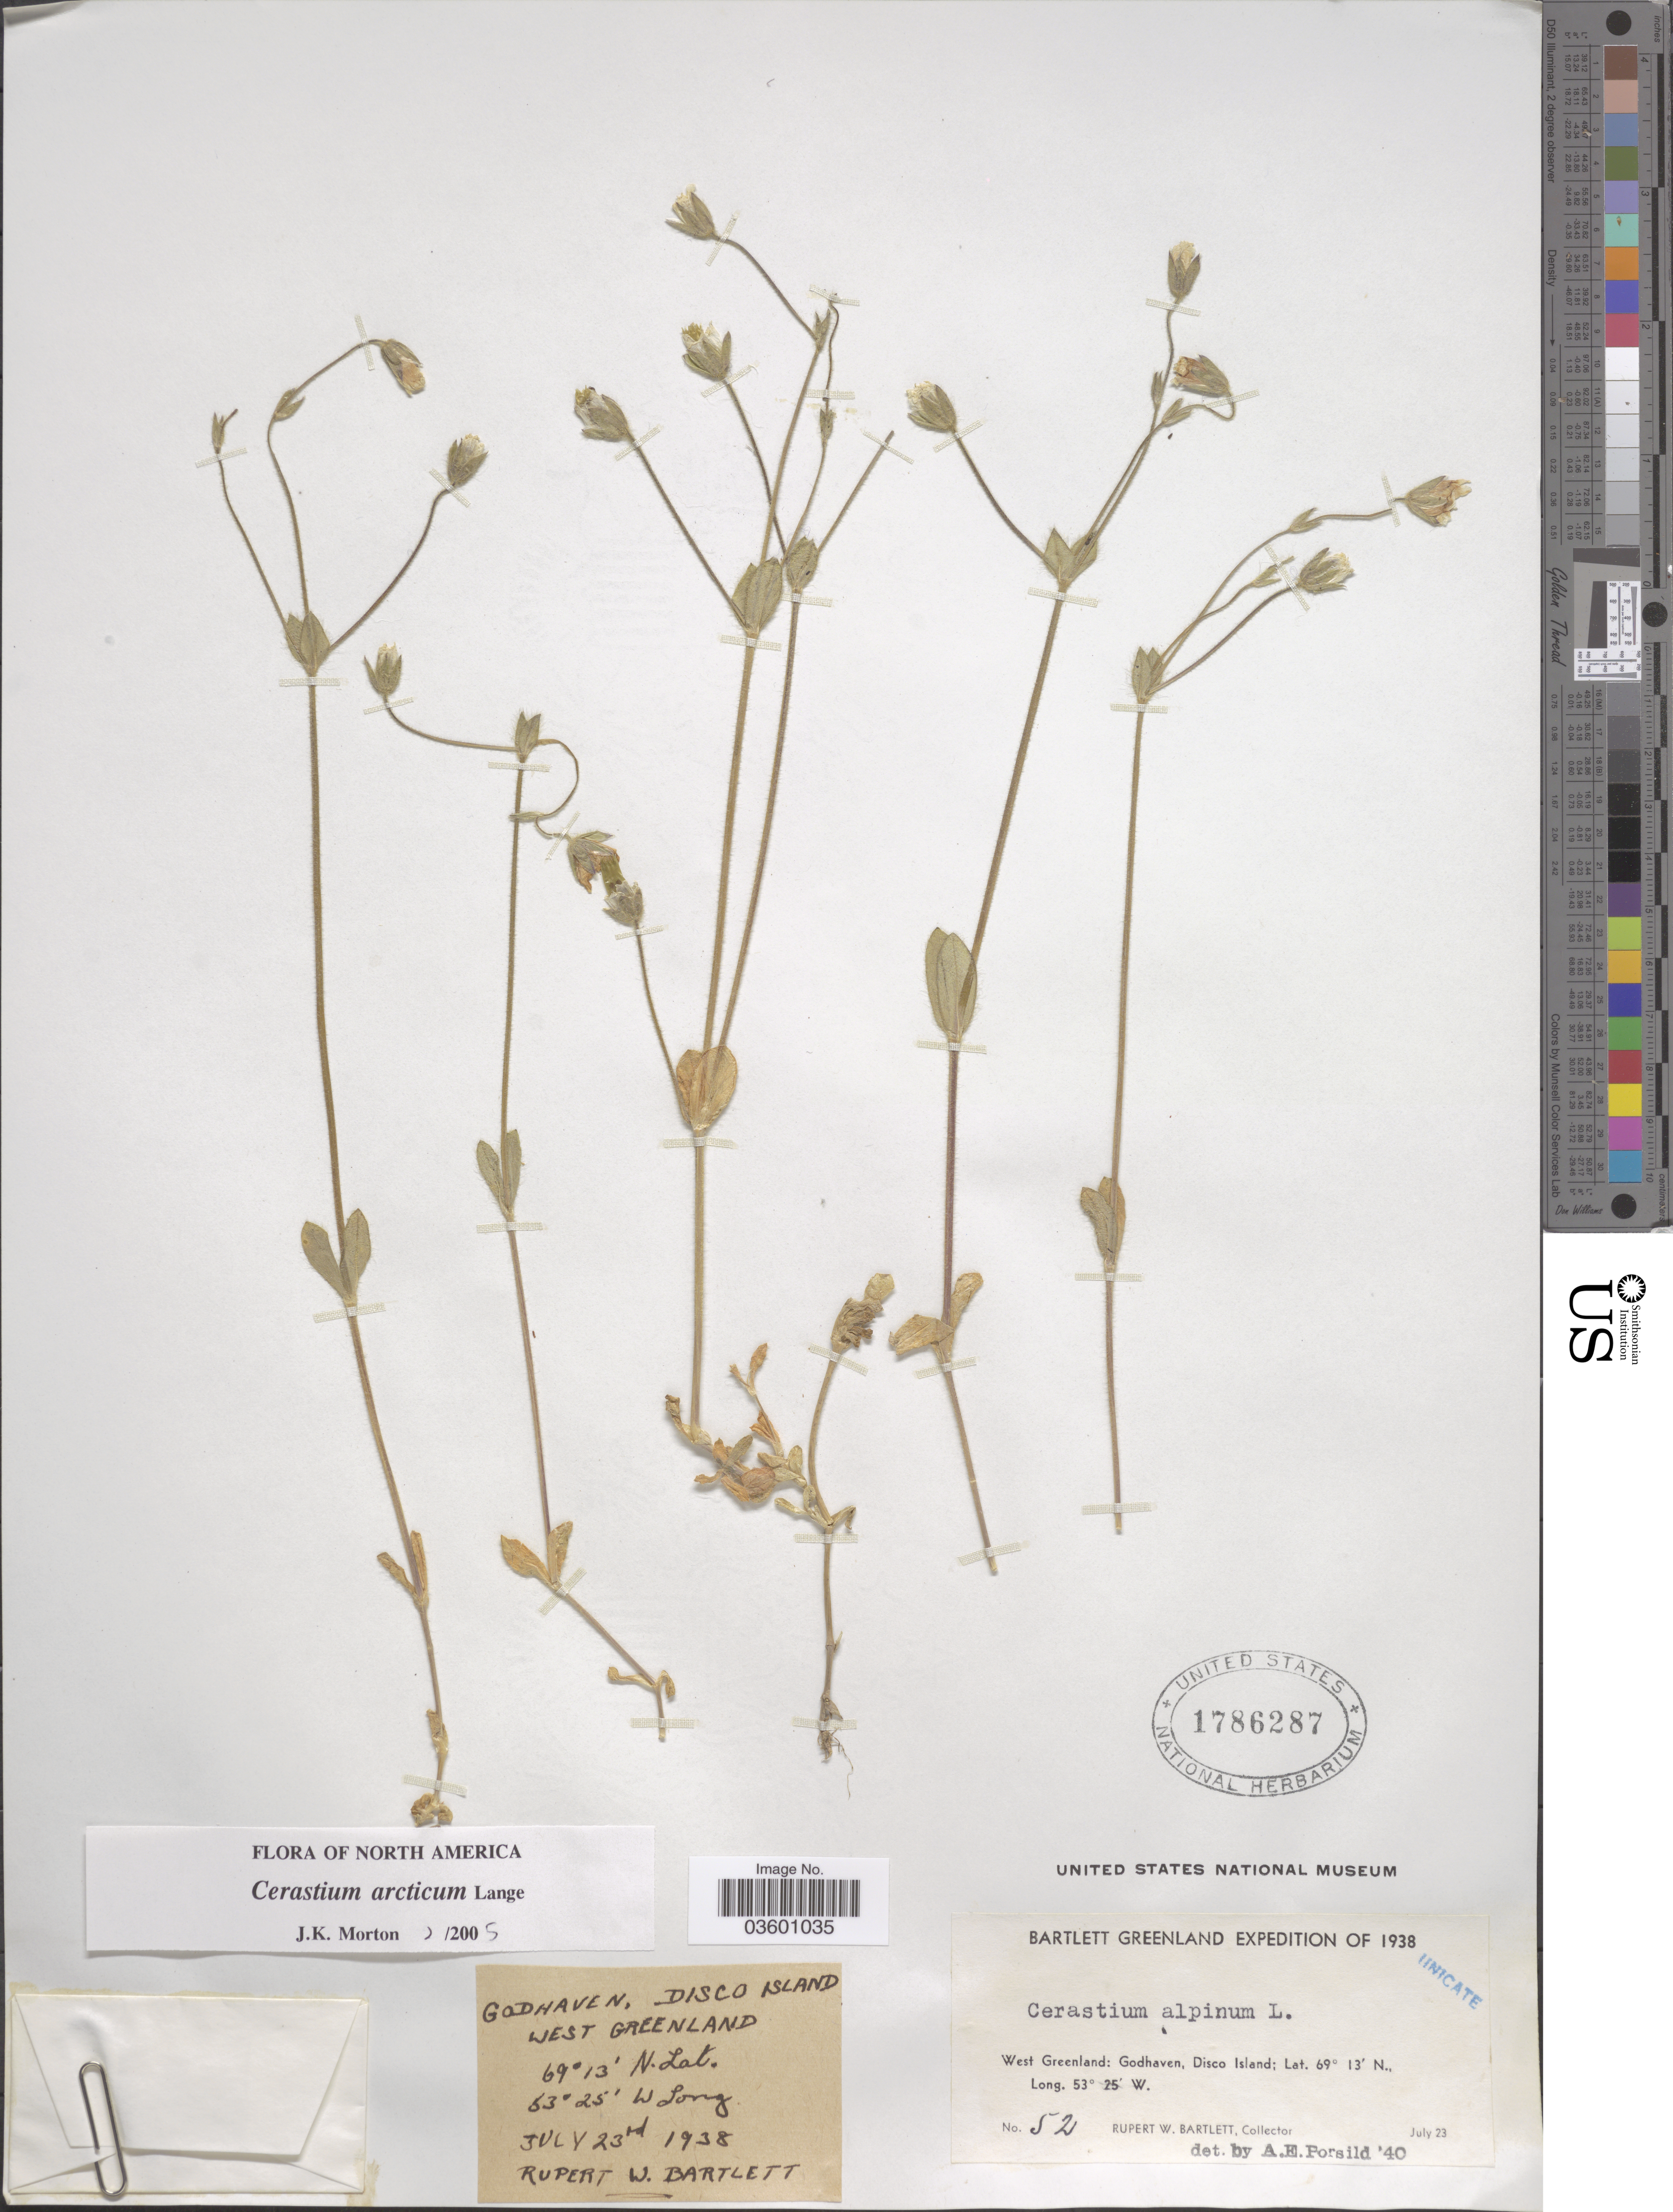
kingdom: Plantae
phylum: Tracheophyta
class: Magnoliopsida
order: Caryophyllales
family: Caryophyllaceae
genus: Cerastium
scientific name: Cerastium arcticum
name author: Lange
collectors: R. W. Bartlett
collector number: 52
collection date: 1938-07-23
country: Greenland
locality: Godhaven, Disco Island. West Greenland.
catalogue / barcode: US 1786287